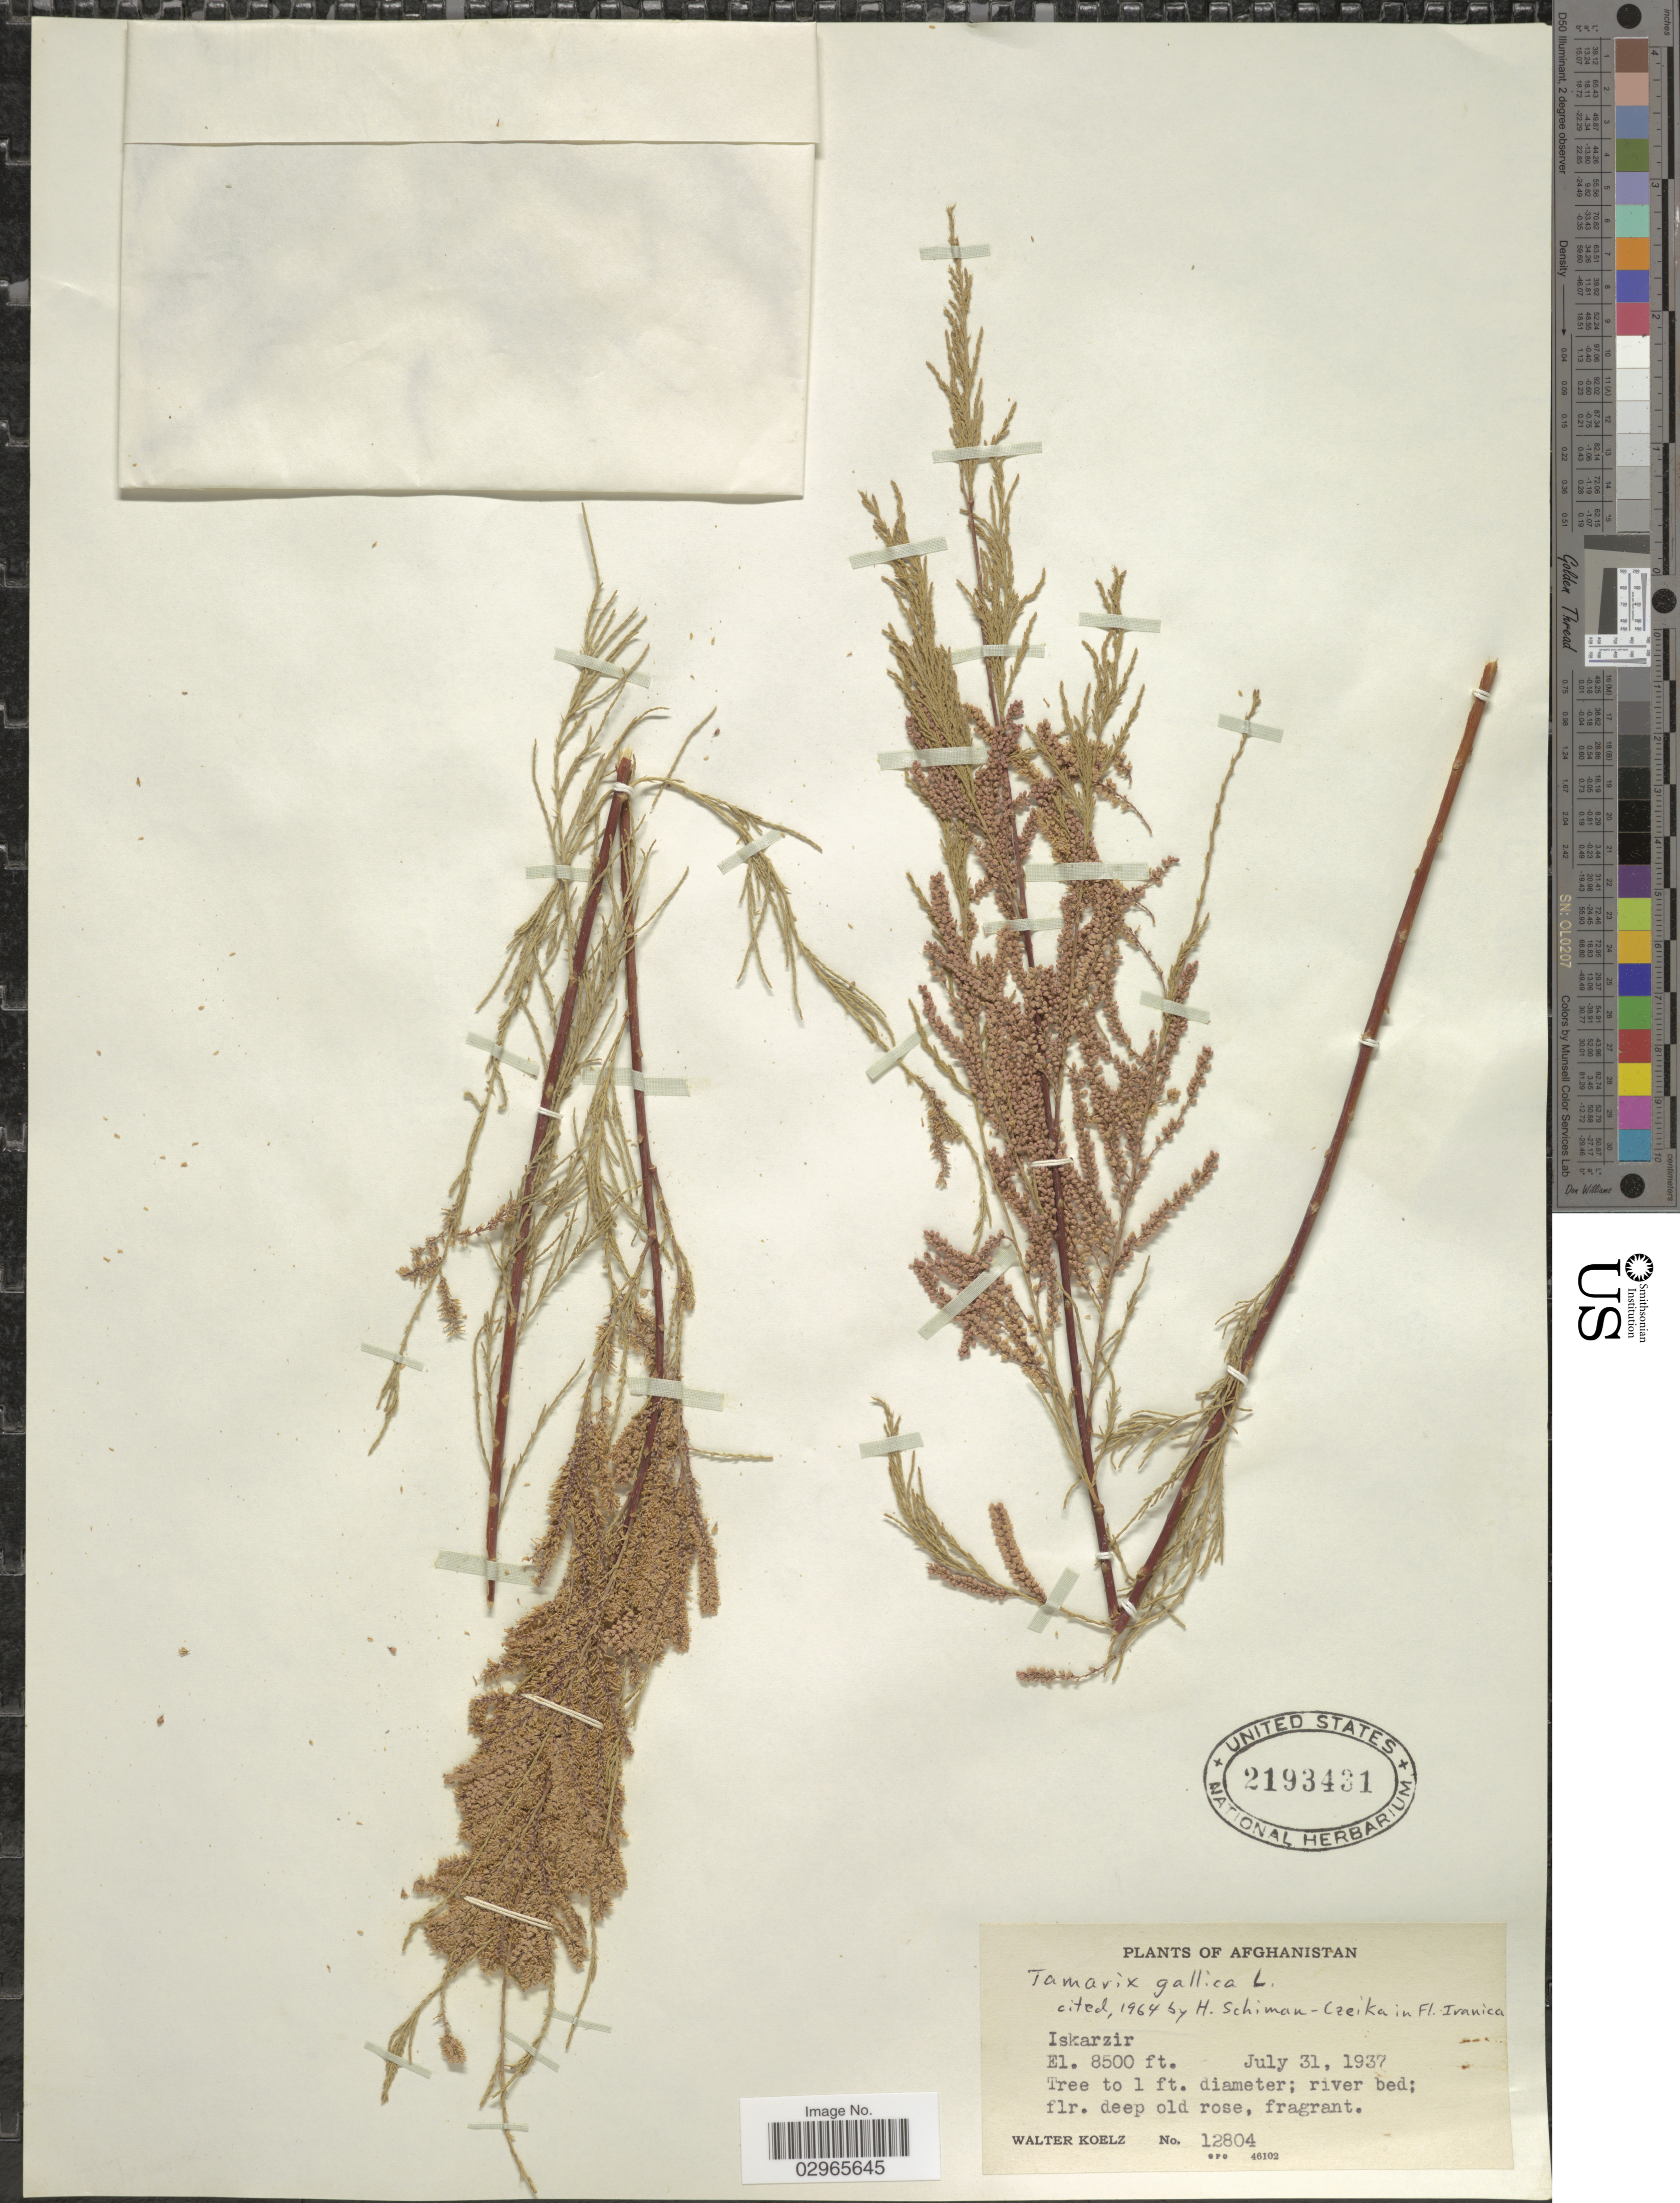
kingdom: Plantae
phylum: Tracheophyta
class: Magnoliopsida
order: Caryophyllales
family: Tamaricaceae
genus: Tamarix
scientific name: Tamarix gallica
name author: L.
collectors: W. N. Koelz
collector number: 12804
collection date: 1937-07-31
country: Afghanistan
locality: Iskarzir.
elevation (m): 2591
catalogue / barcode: US 2193431